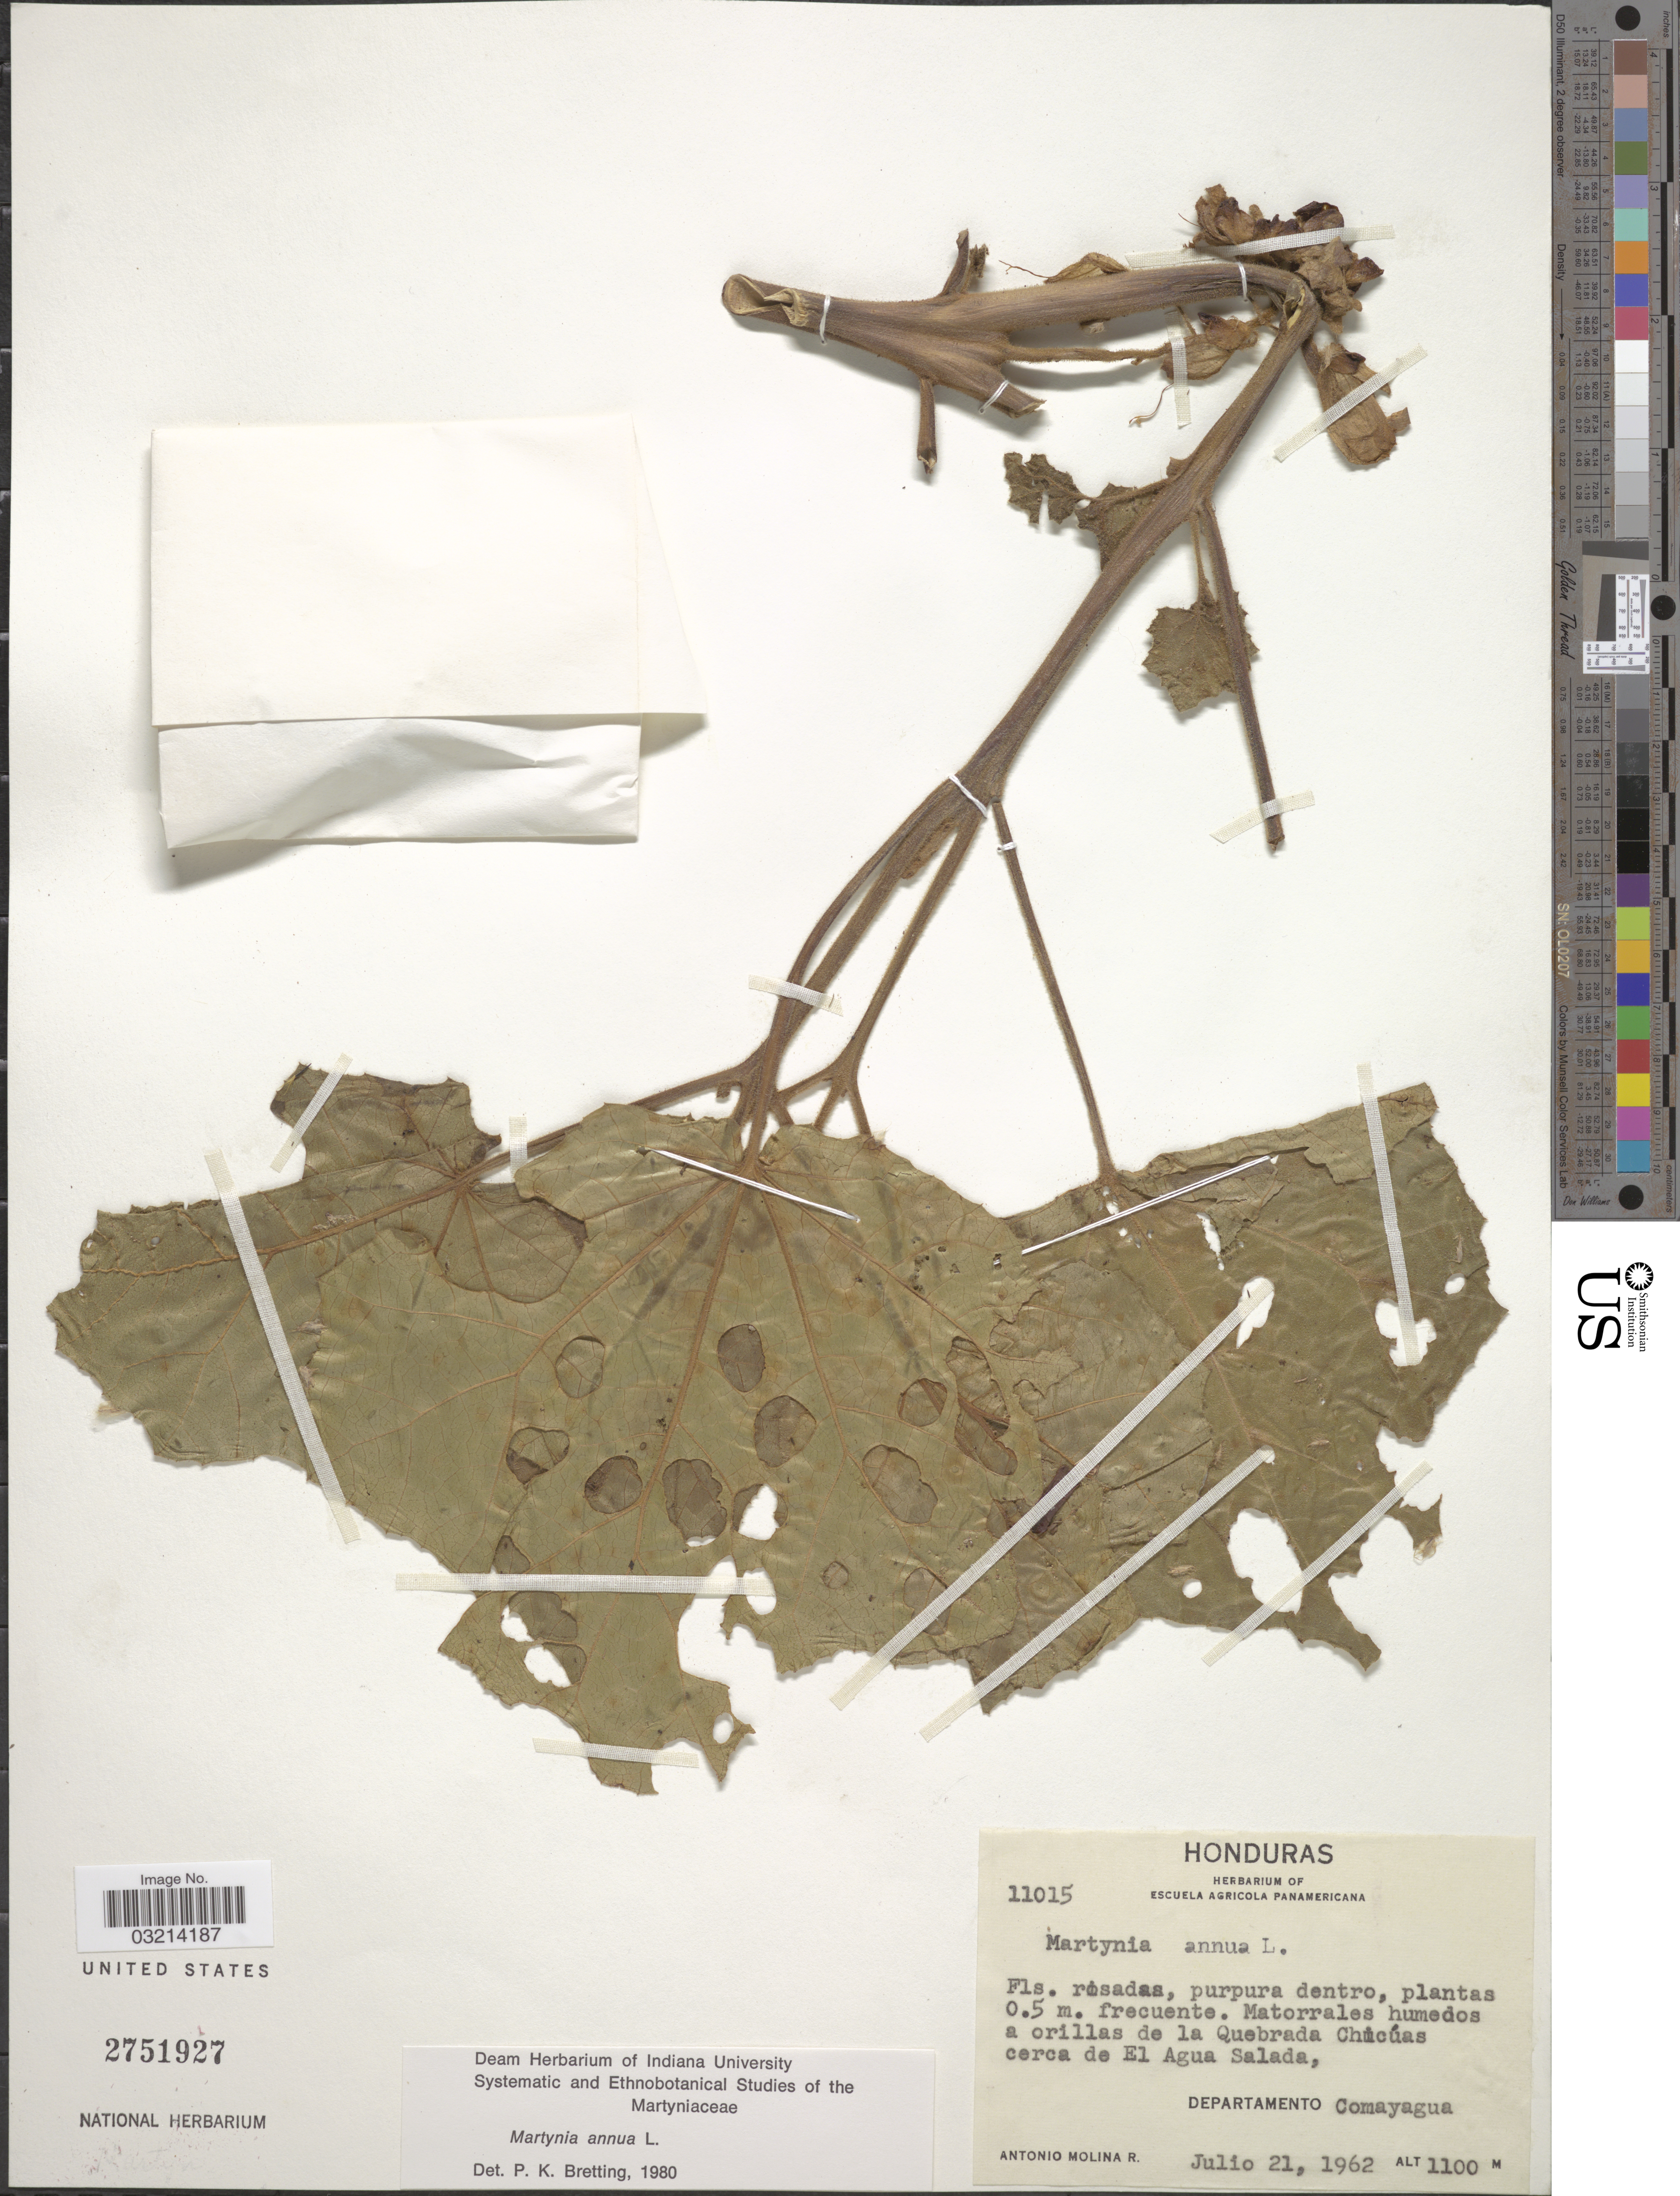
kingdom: Plantae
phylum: Tracheophyta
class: Magnoliopsida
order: Lamiales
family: Martyniaceae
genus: Martynia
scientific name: Martynia annua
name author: L.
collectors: A. Molina R.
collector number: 11015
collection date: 1962-07-21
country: Honduras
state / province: Comayagua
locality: Matorrales humedos a orillas de la Quebrada Chicúas cerca de El Agua Salada. Departamento Comayagua.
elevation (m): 1100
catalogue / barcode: US 2751927